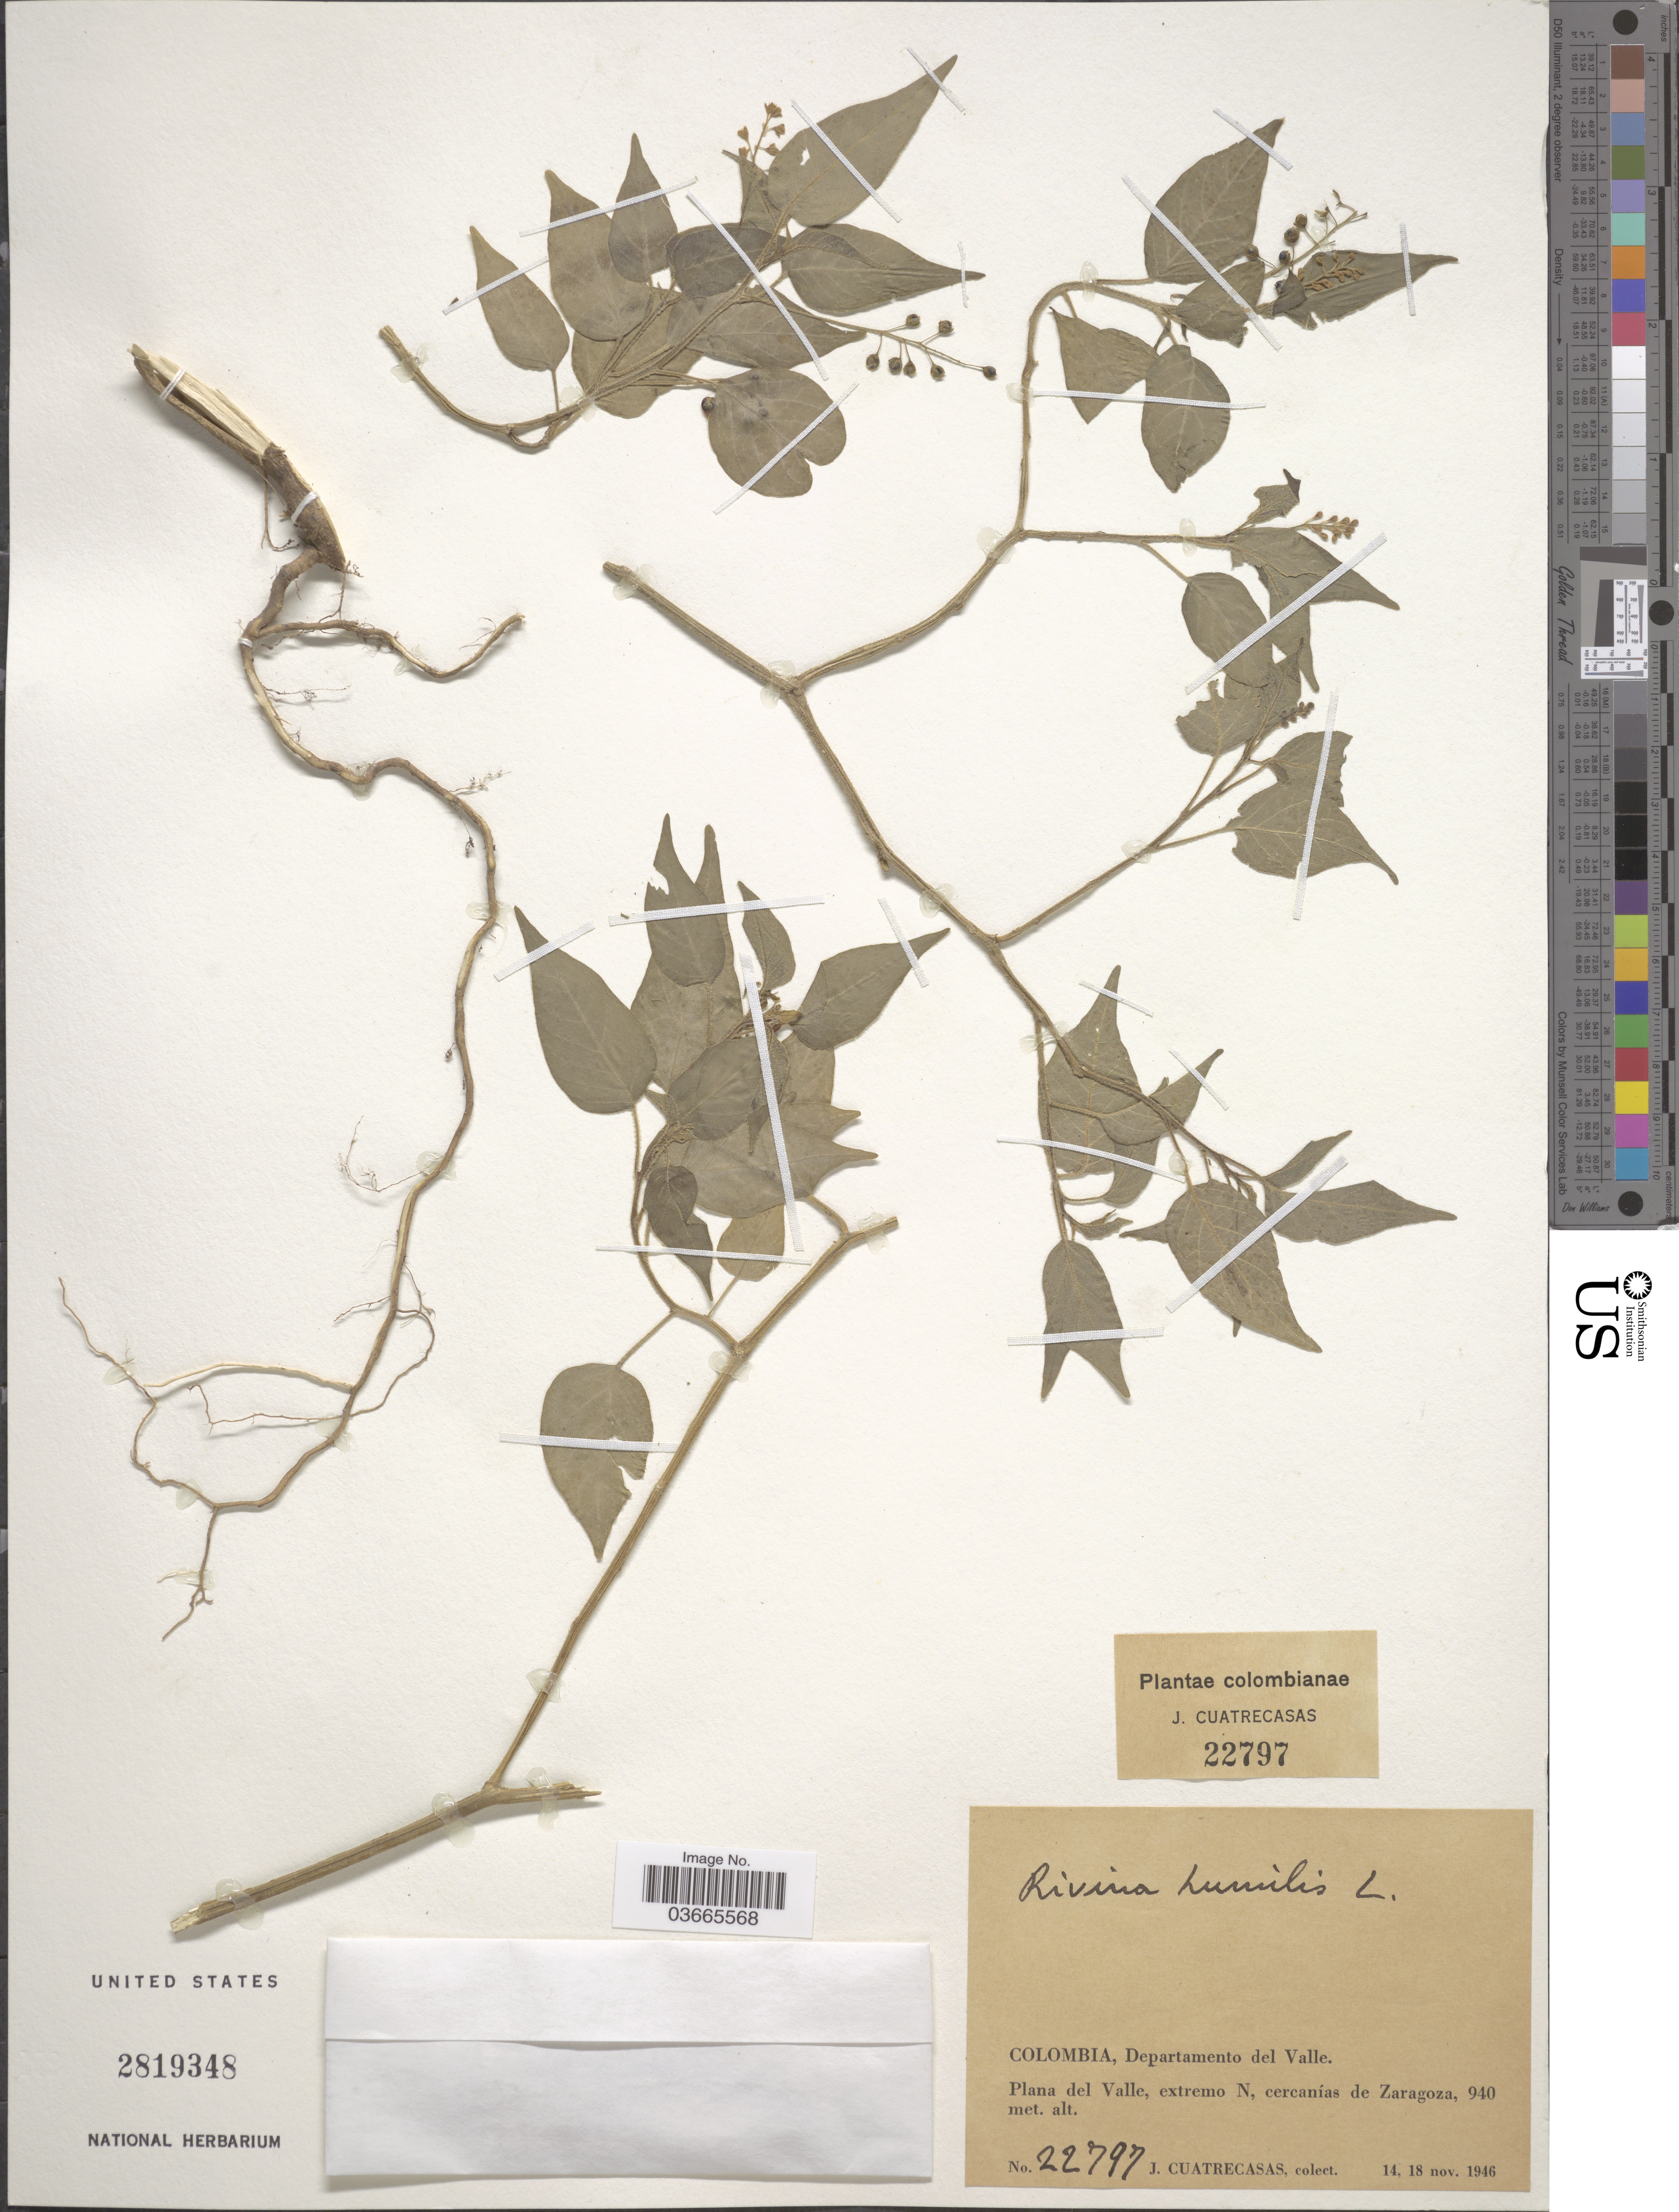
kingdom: Plantae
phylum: Tracheophyta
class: Magnoliopsida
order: Caryophyllales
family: Phytolaccaceae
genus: Rivina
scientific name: Rivina humilis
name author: L.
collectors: J. Cuatrecasas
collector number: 22797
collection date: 1946-11-14/1946-11-18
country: Colombia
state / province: Valle del Cauca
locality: Departamento del Valle. Plana del Valle, extremo N, cercanías de Zaragoza.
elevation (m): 940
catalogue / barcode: US 2819348